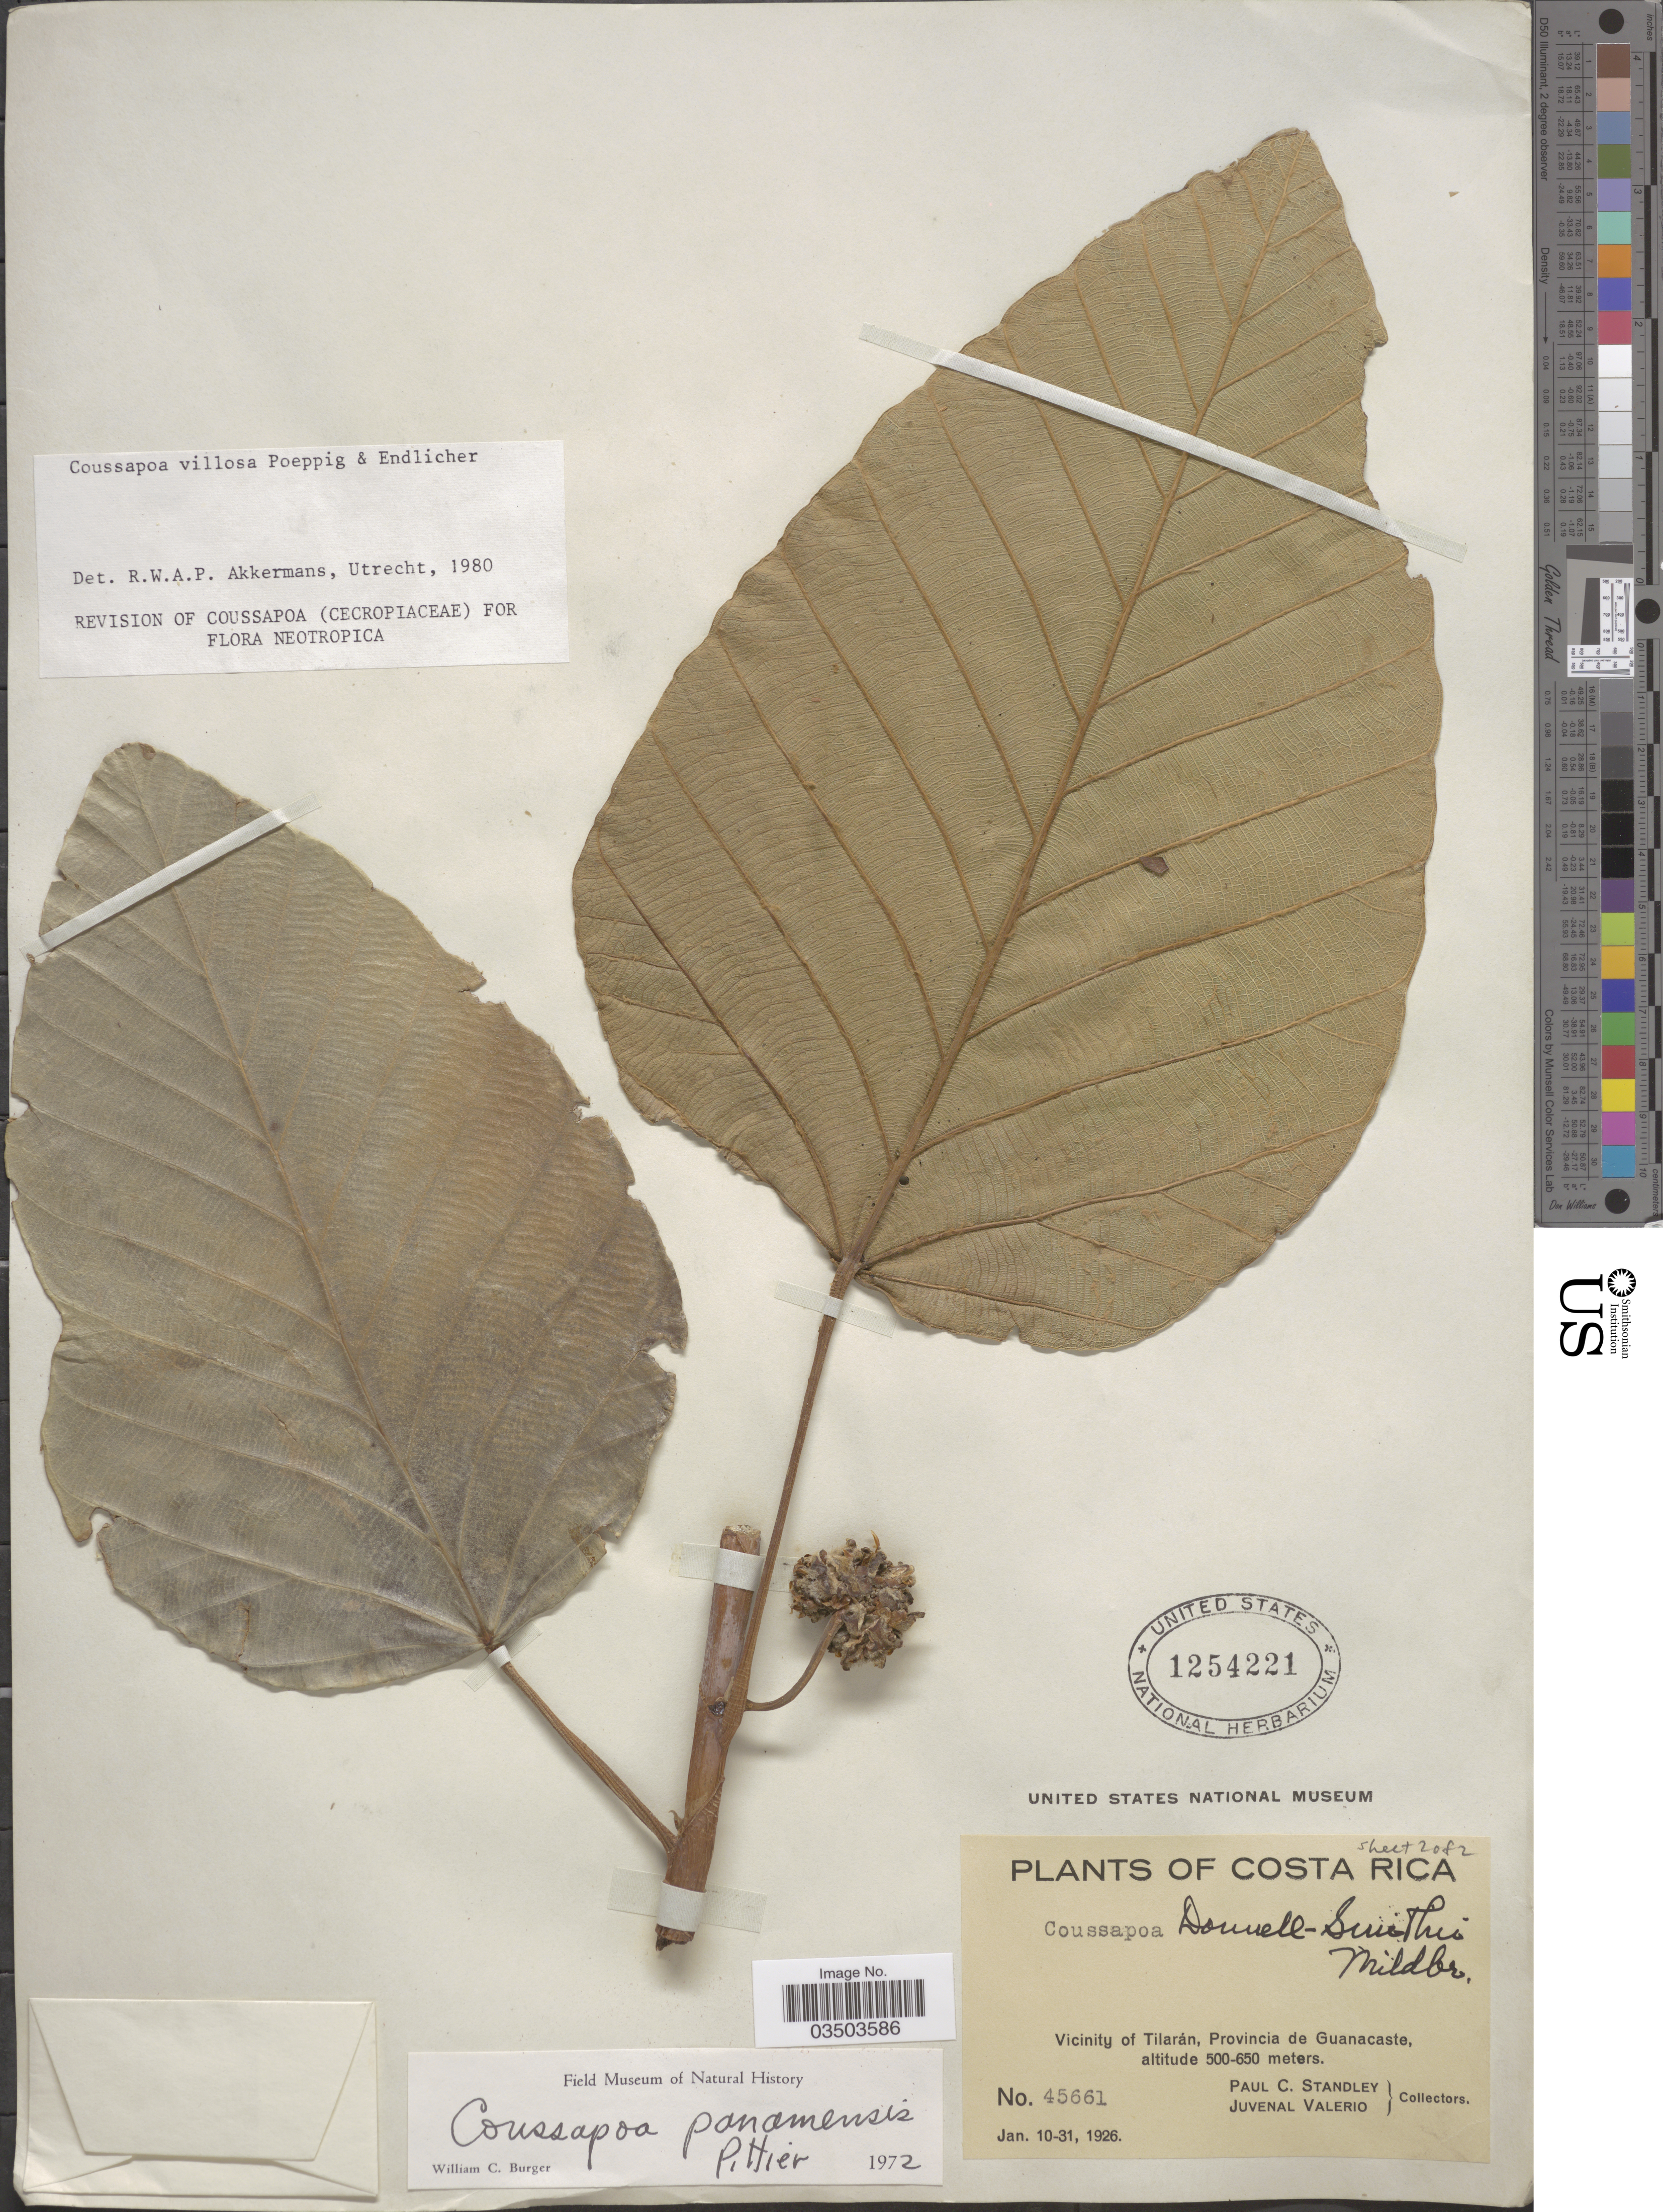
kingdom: Plantae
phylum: Tracheophyta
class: Magnoliopsida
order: Rosales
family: Urticaceae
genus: Coussapoa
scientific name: Coussapoa villosa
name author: Poepp. & Endl.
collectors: P. C. Standley & J. Valerio R.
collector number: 45661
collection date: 1926-01-10/1926-01-31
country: Costa Rica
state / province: Guanacaste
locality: Vicinity of Tilarán.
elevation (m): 500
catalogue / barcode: US 1254221